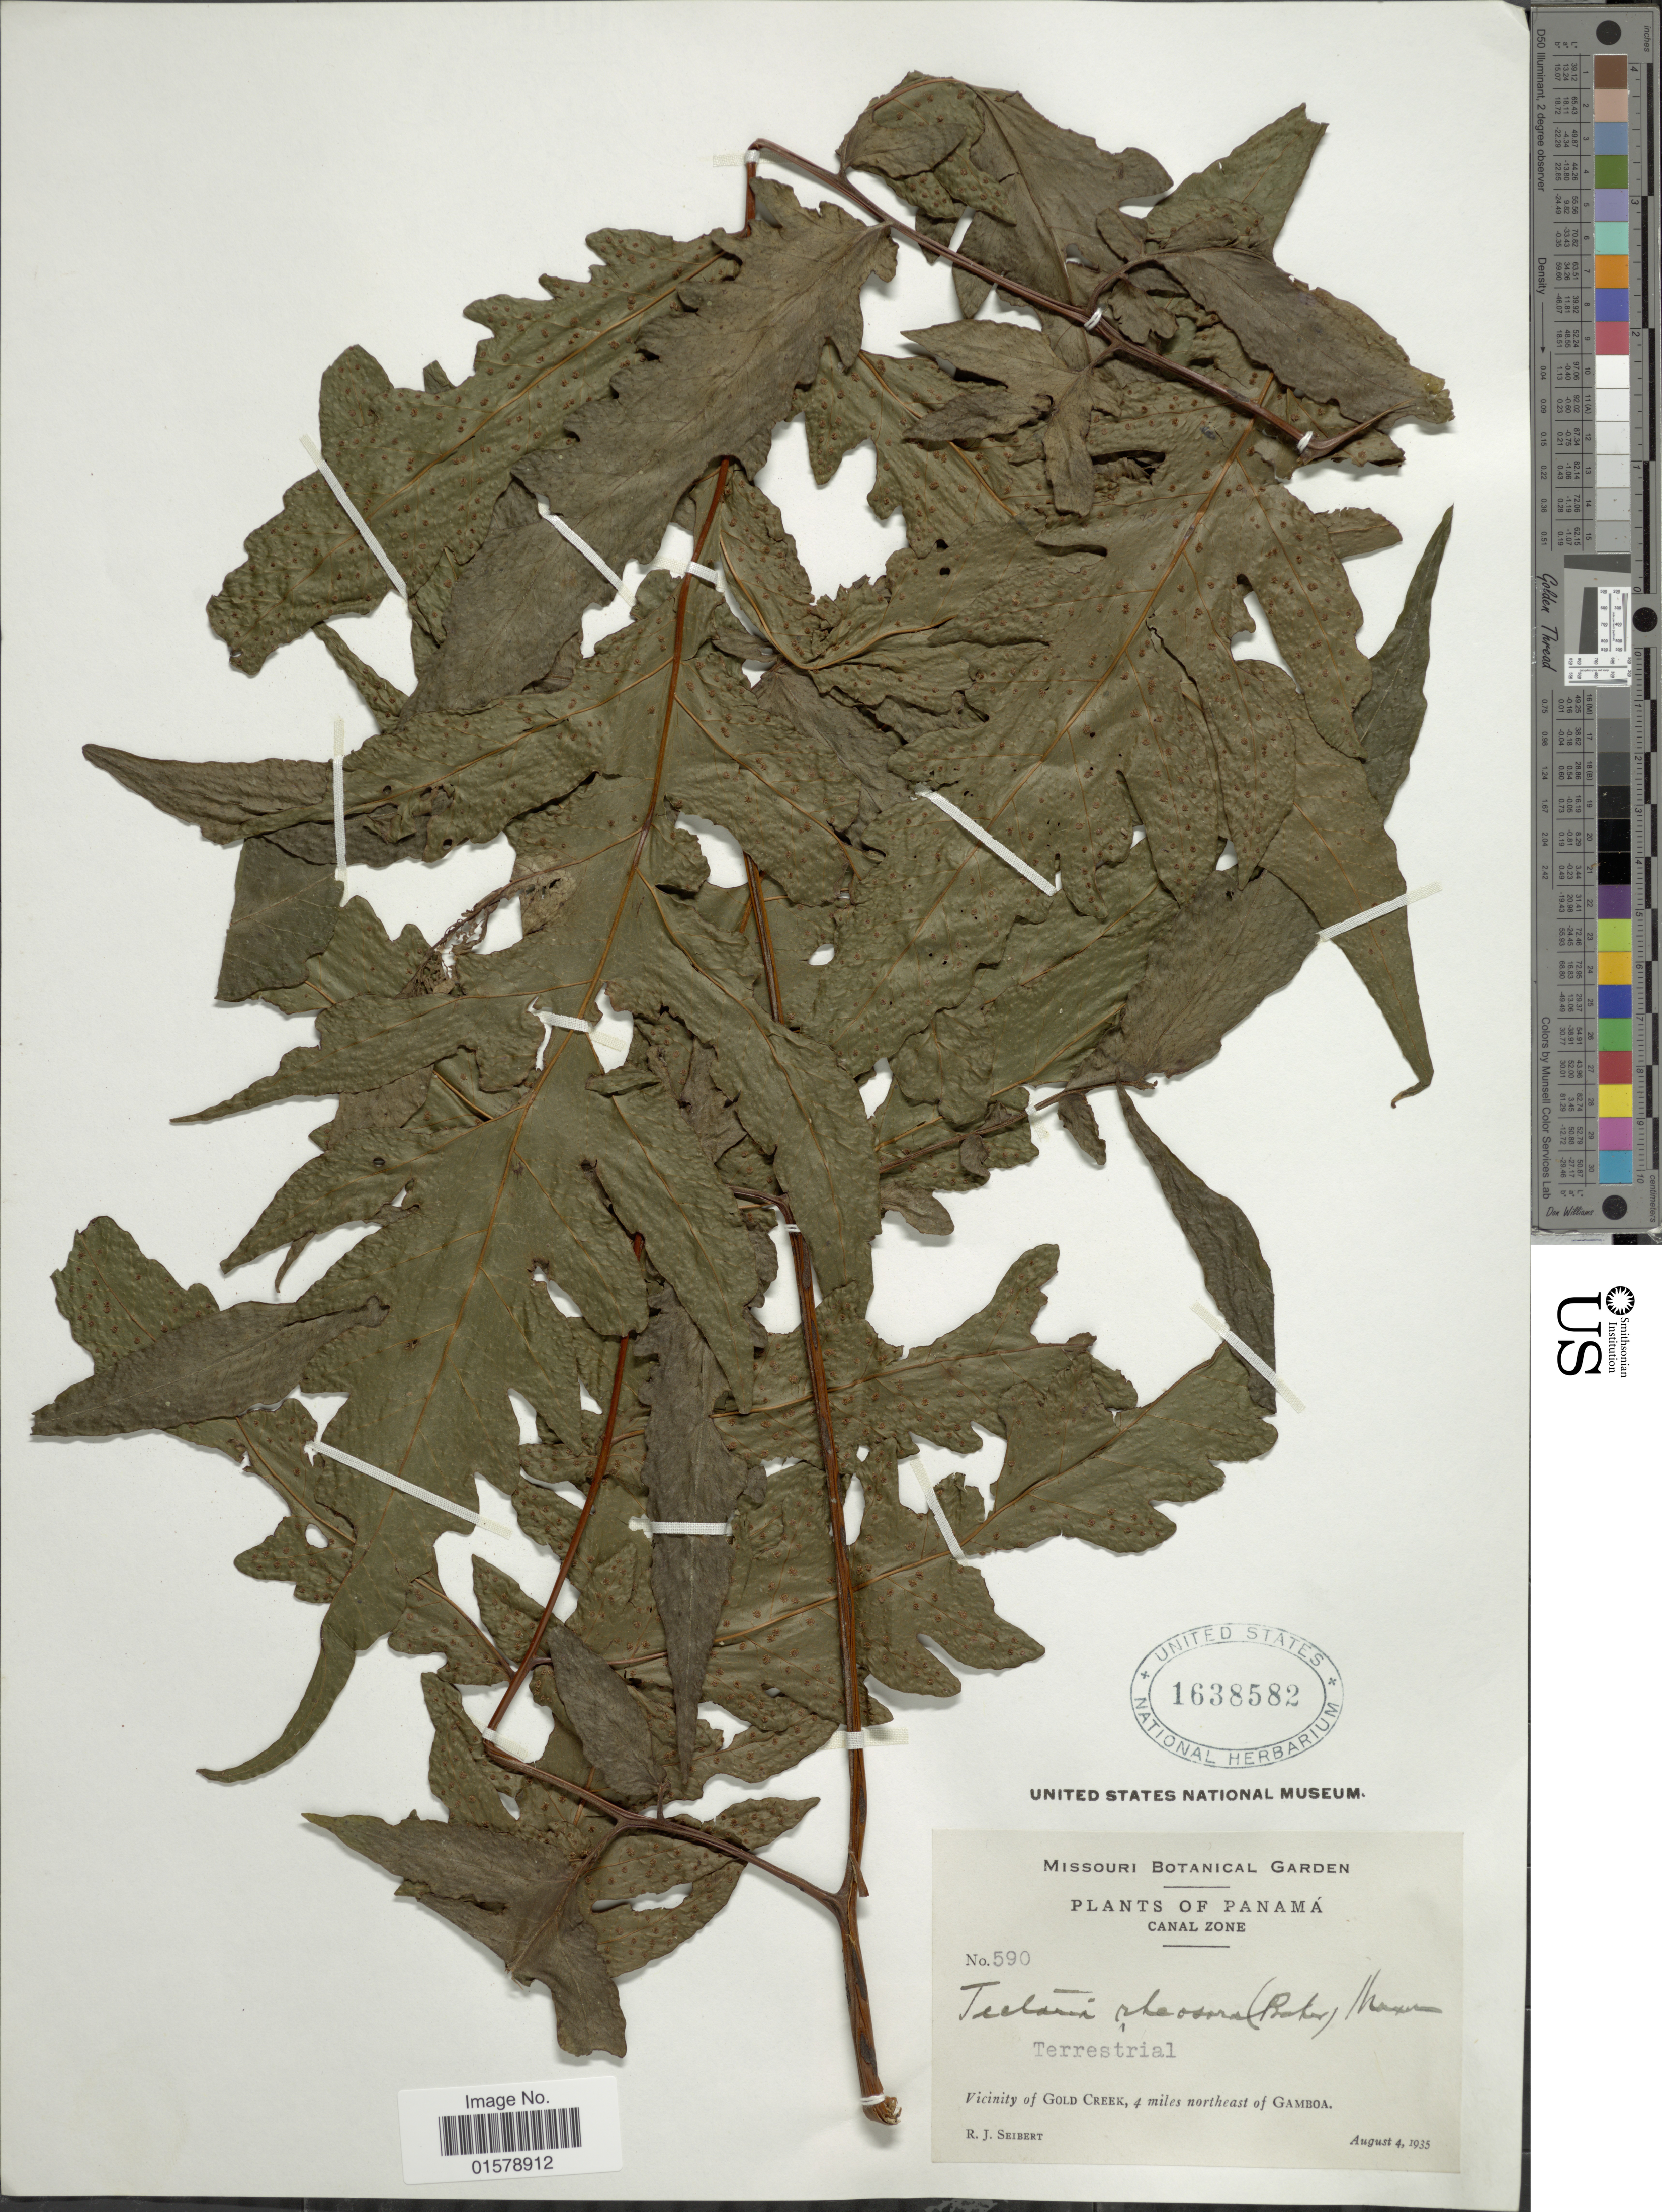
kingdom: Plantae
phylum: Tracheophyta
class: Polypodiopsida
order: Polypodiales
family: Tectariaceae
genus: Tectaria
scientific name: Tectaria rivalis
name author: (Mett. ex Kuhn) C. Chr.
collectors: R. J. Seibert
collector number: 590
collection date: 1935-08-04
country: Panama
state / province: Colón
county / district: Canal Zone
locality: Vicinity of Gold Creek, 4 miles northeast of Gamboa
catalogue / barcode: US 1638582